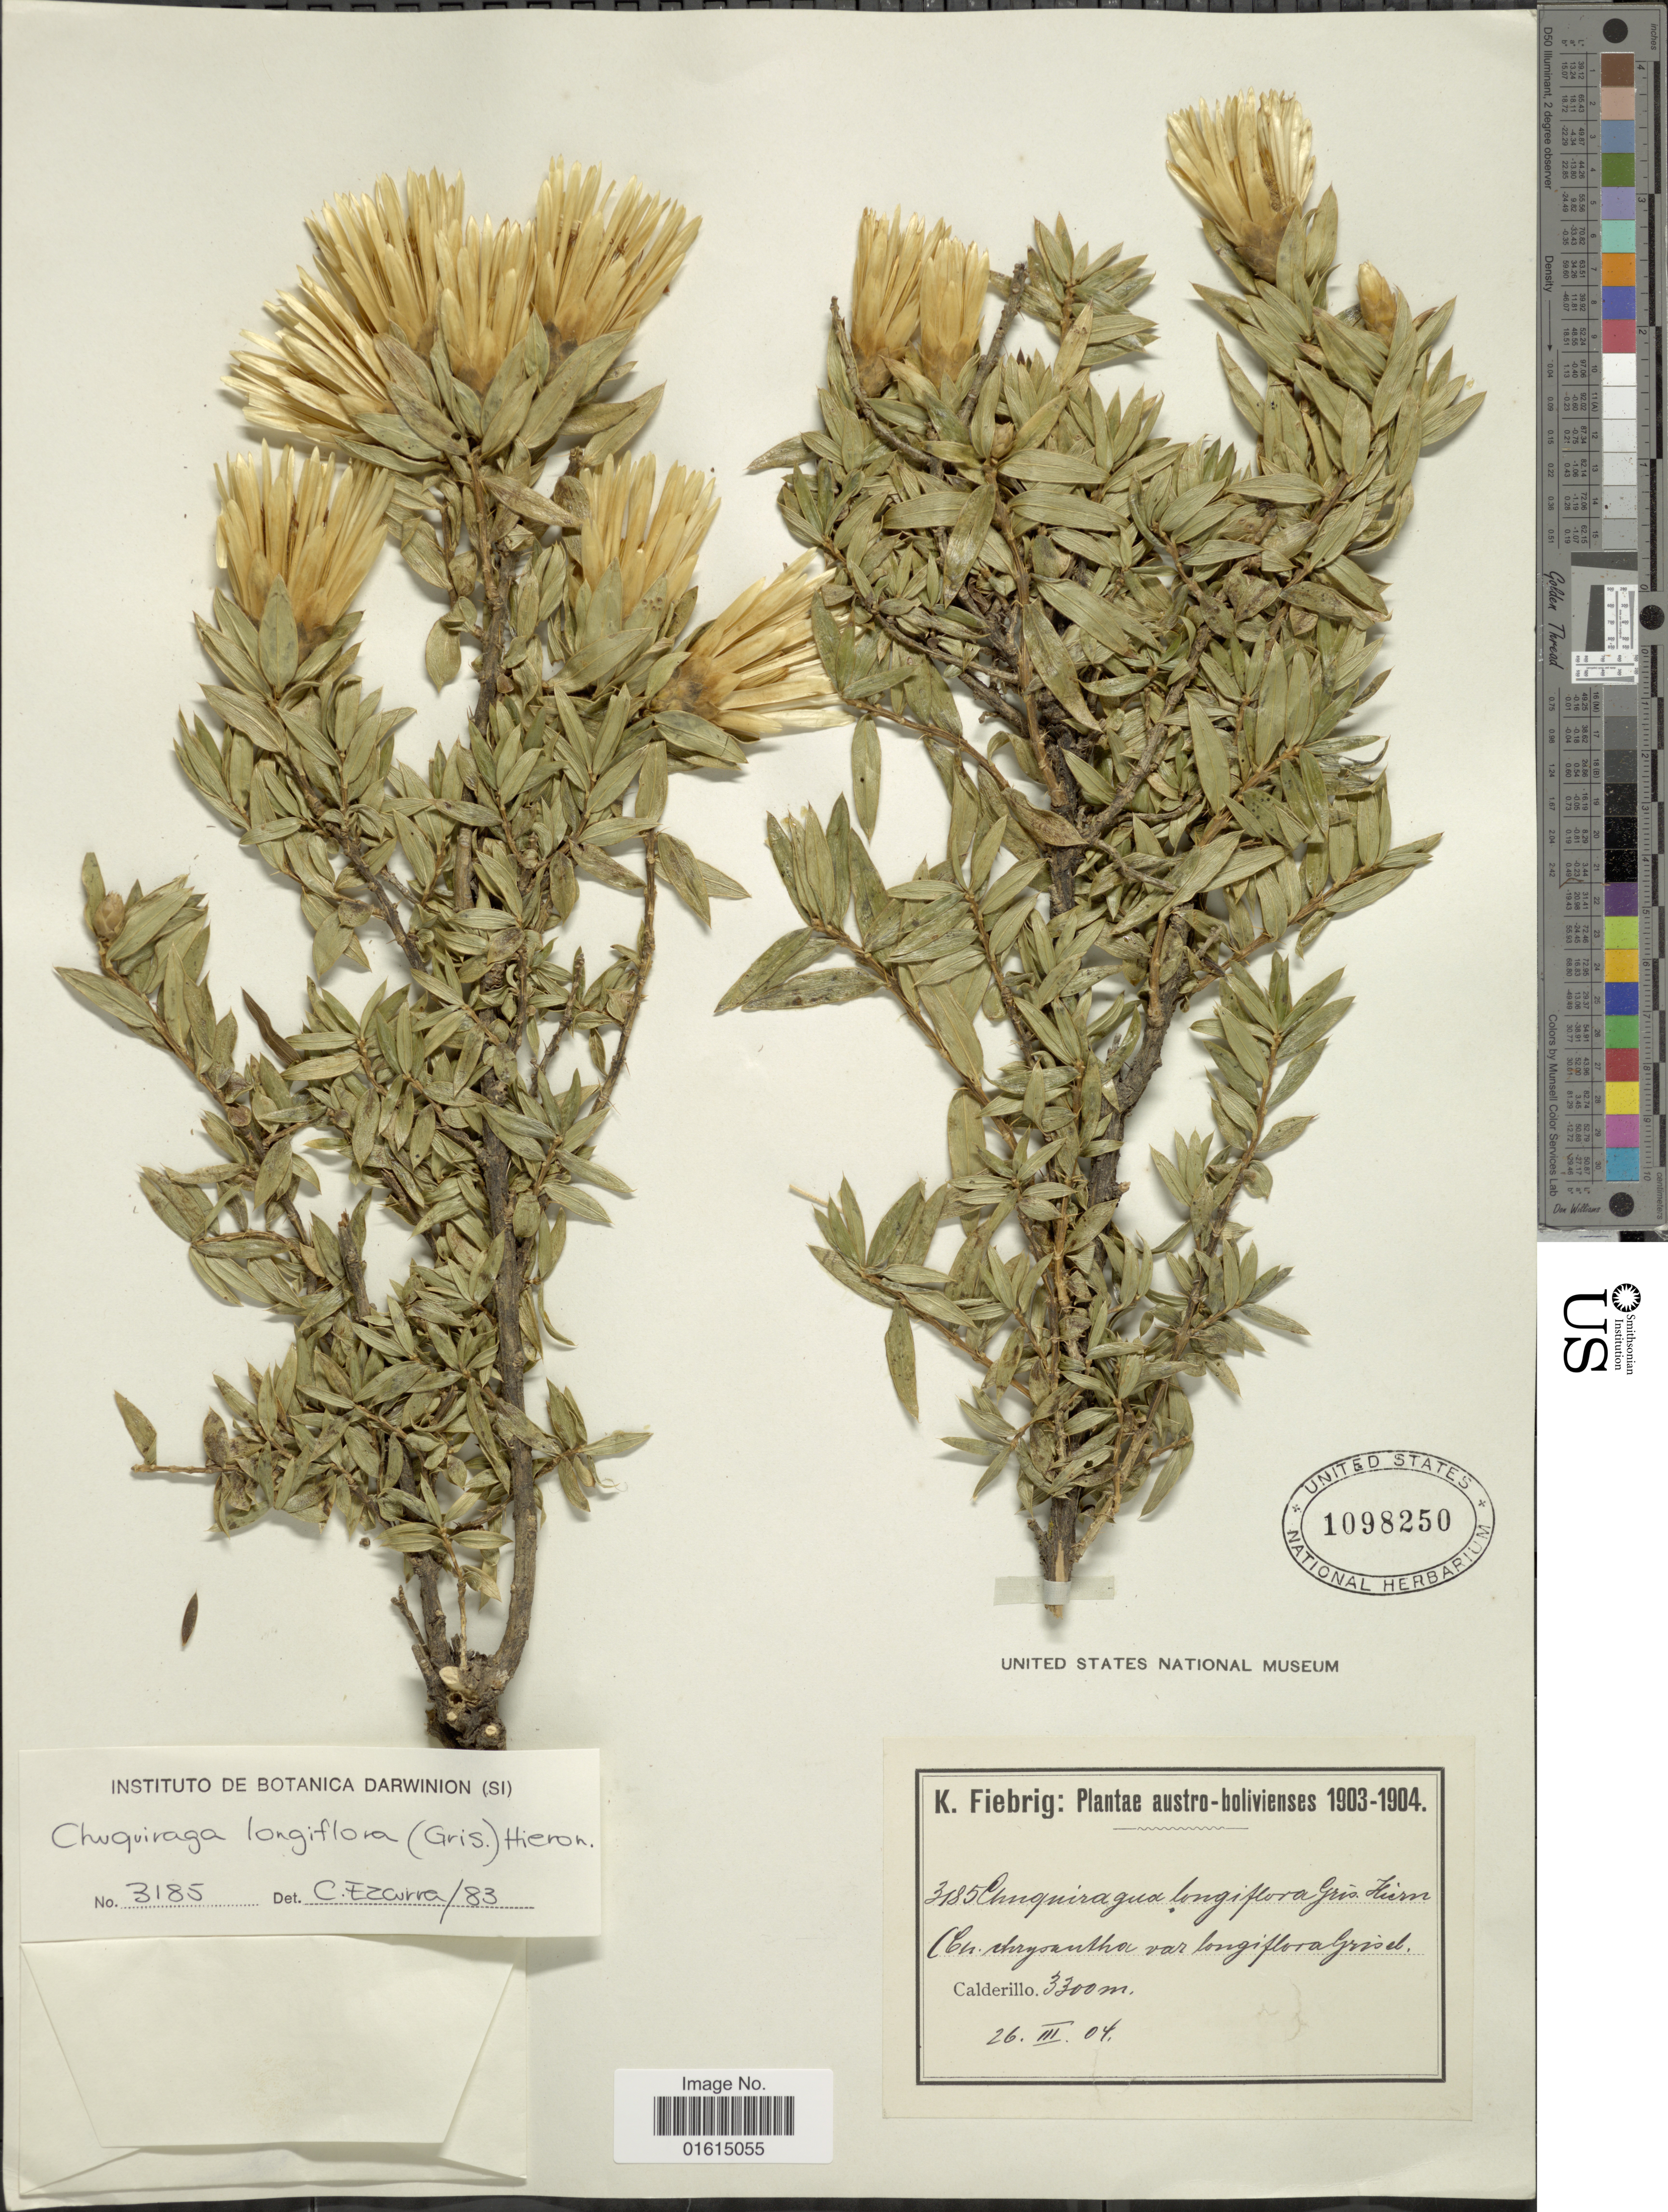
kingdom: Plantae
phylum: Tracheophyta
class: Magnoliopsida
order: Asterales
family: Asteraceae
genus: Chuquiraga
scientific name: Chuquiraga longiflora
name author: (Griseb.) Hieron.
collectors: K. Fiebrig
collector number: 3185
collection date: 1904-03-26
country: Bolivia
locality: Austro-Bolivienses, Calderillo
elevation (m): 3200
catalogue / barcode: US 1098250